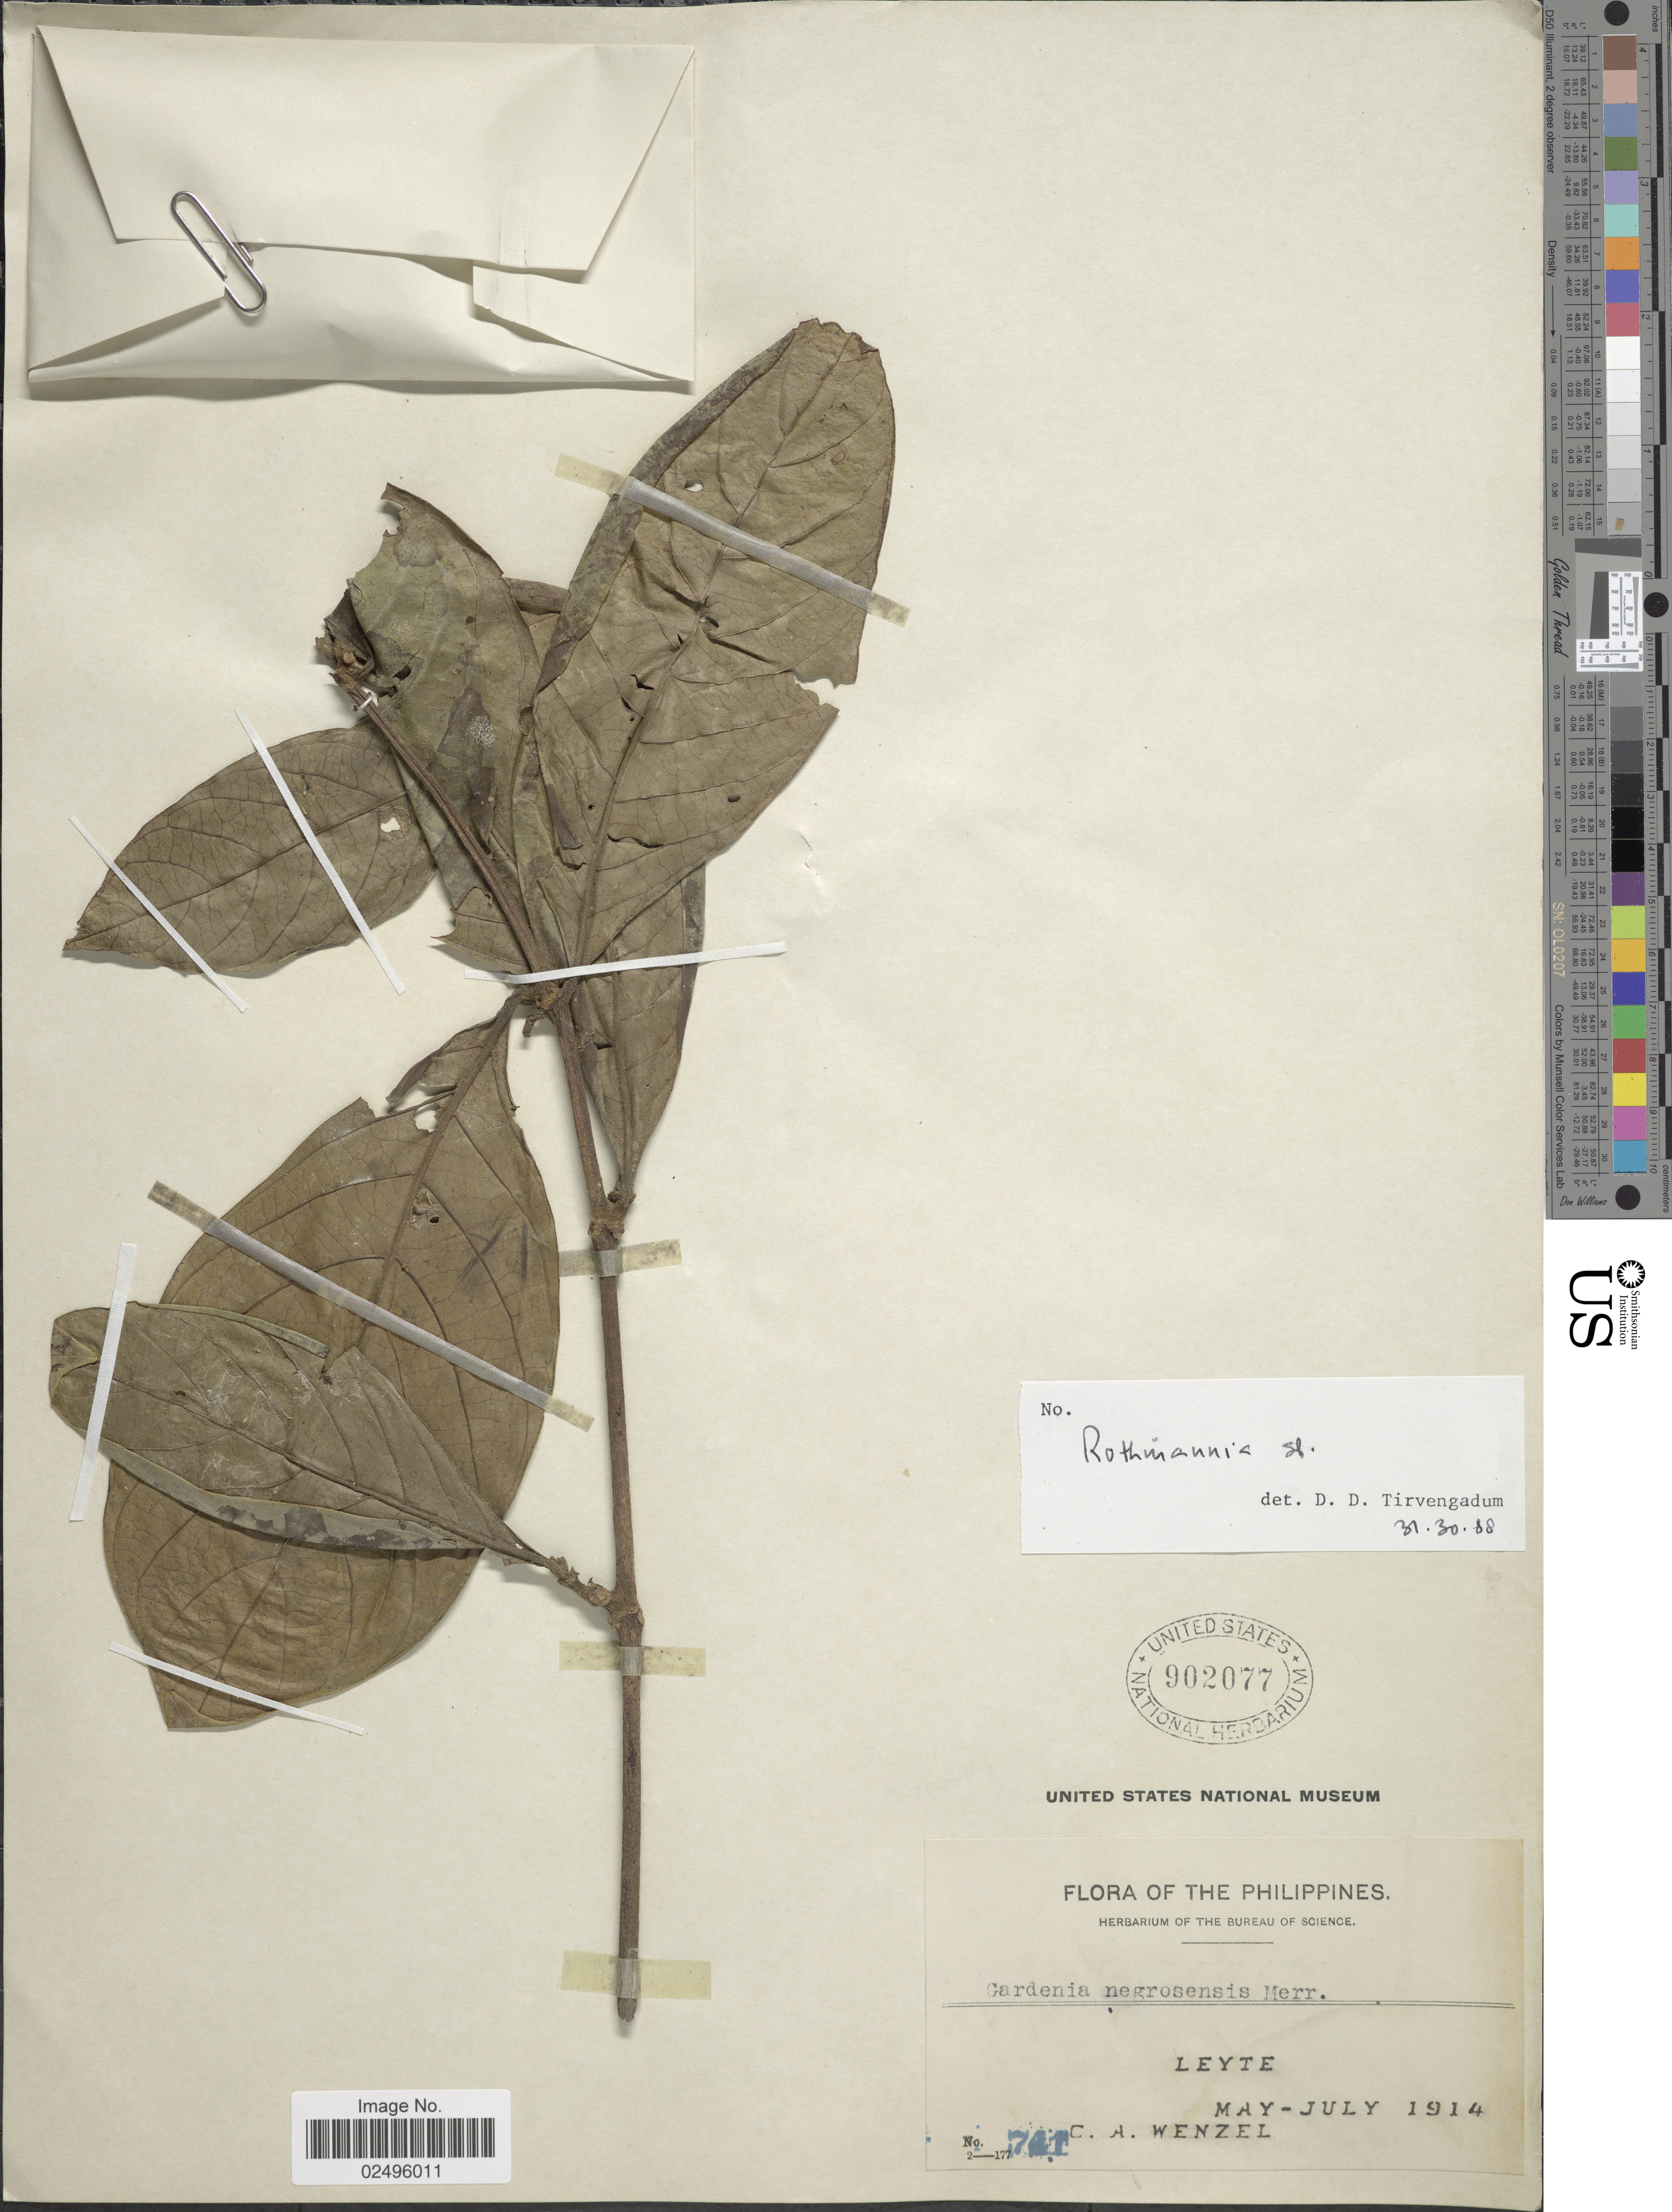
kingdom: Plantae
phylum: Tracheophyta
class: Magnoliopsida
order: Gentianales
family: Rubiaceae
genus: Rothmannia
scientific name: Rothmannia leytensis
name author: J.T. Pereira & Ridsdale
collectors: C. Wenzel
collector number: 741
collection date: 1914-05/1914-07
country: Philippines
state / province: Eastern Visayas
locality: Leyte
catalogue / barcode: US 902077